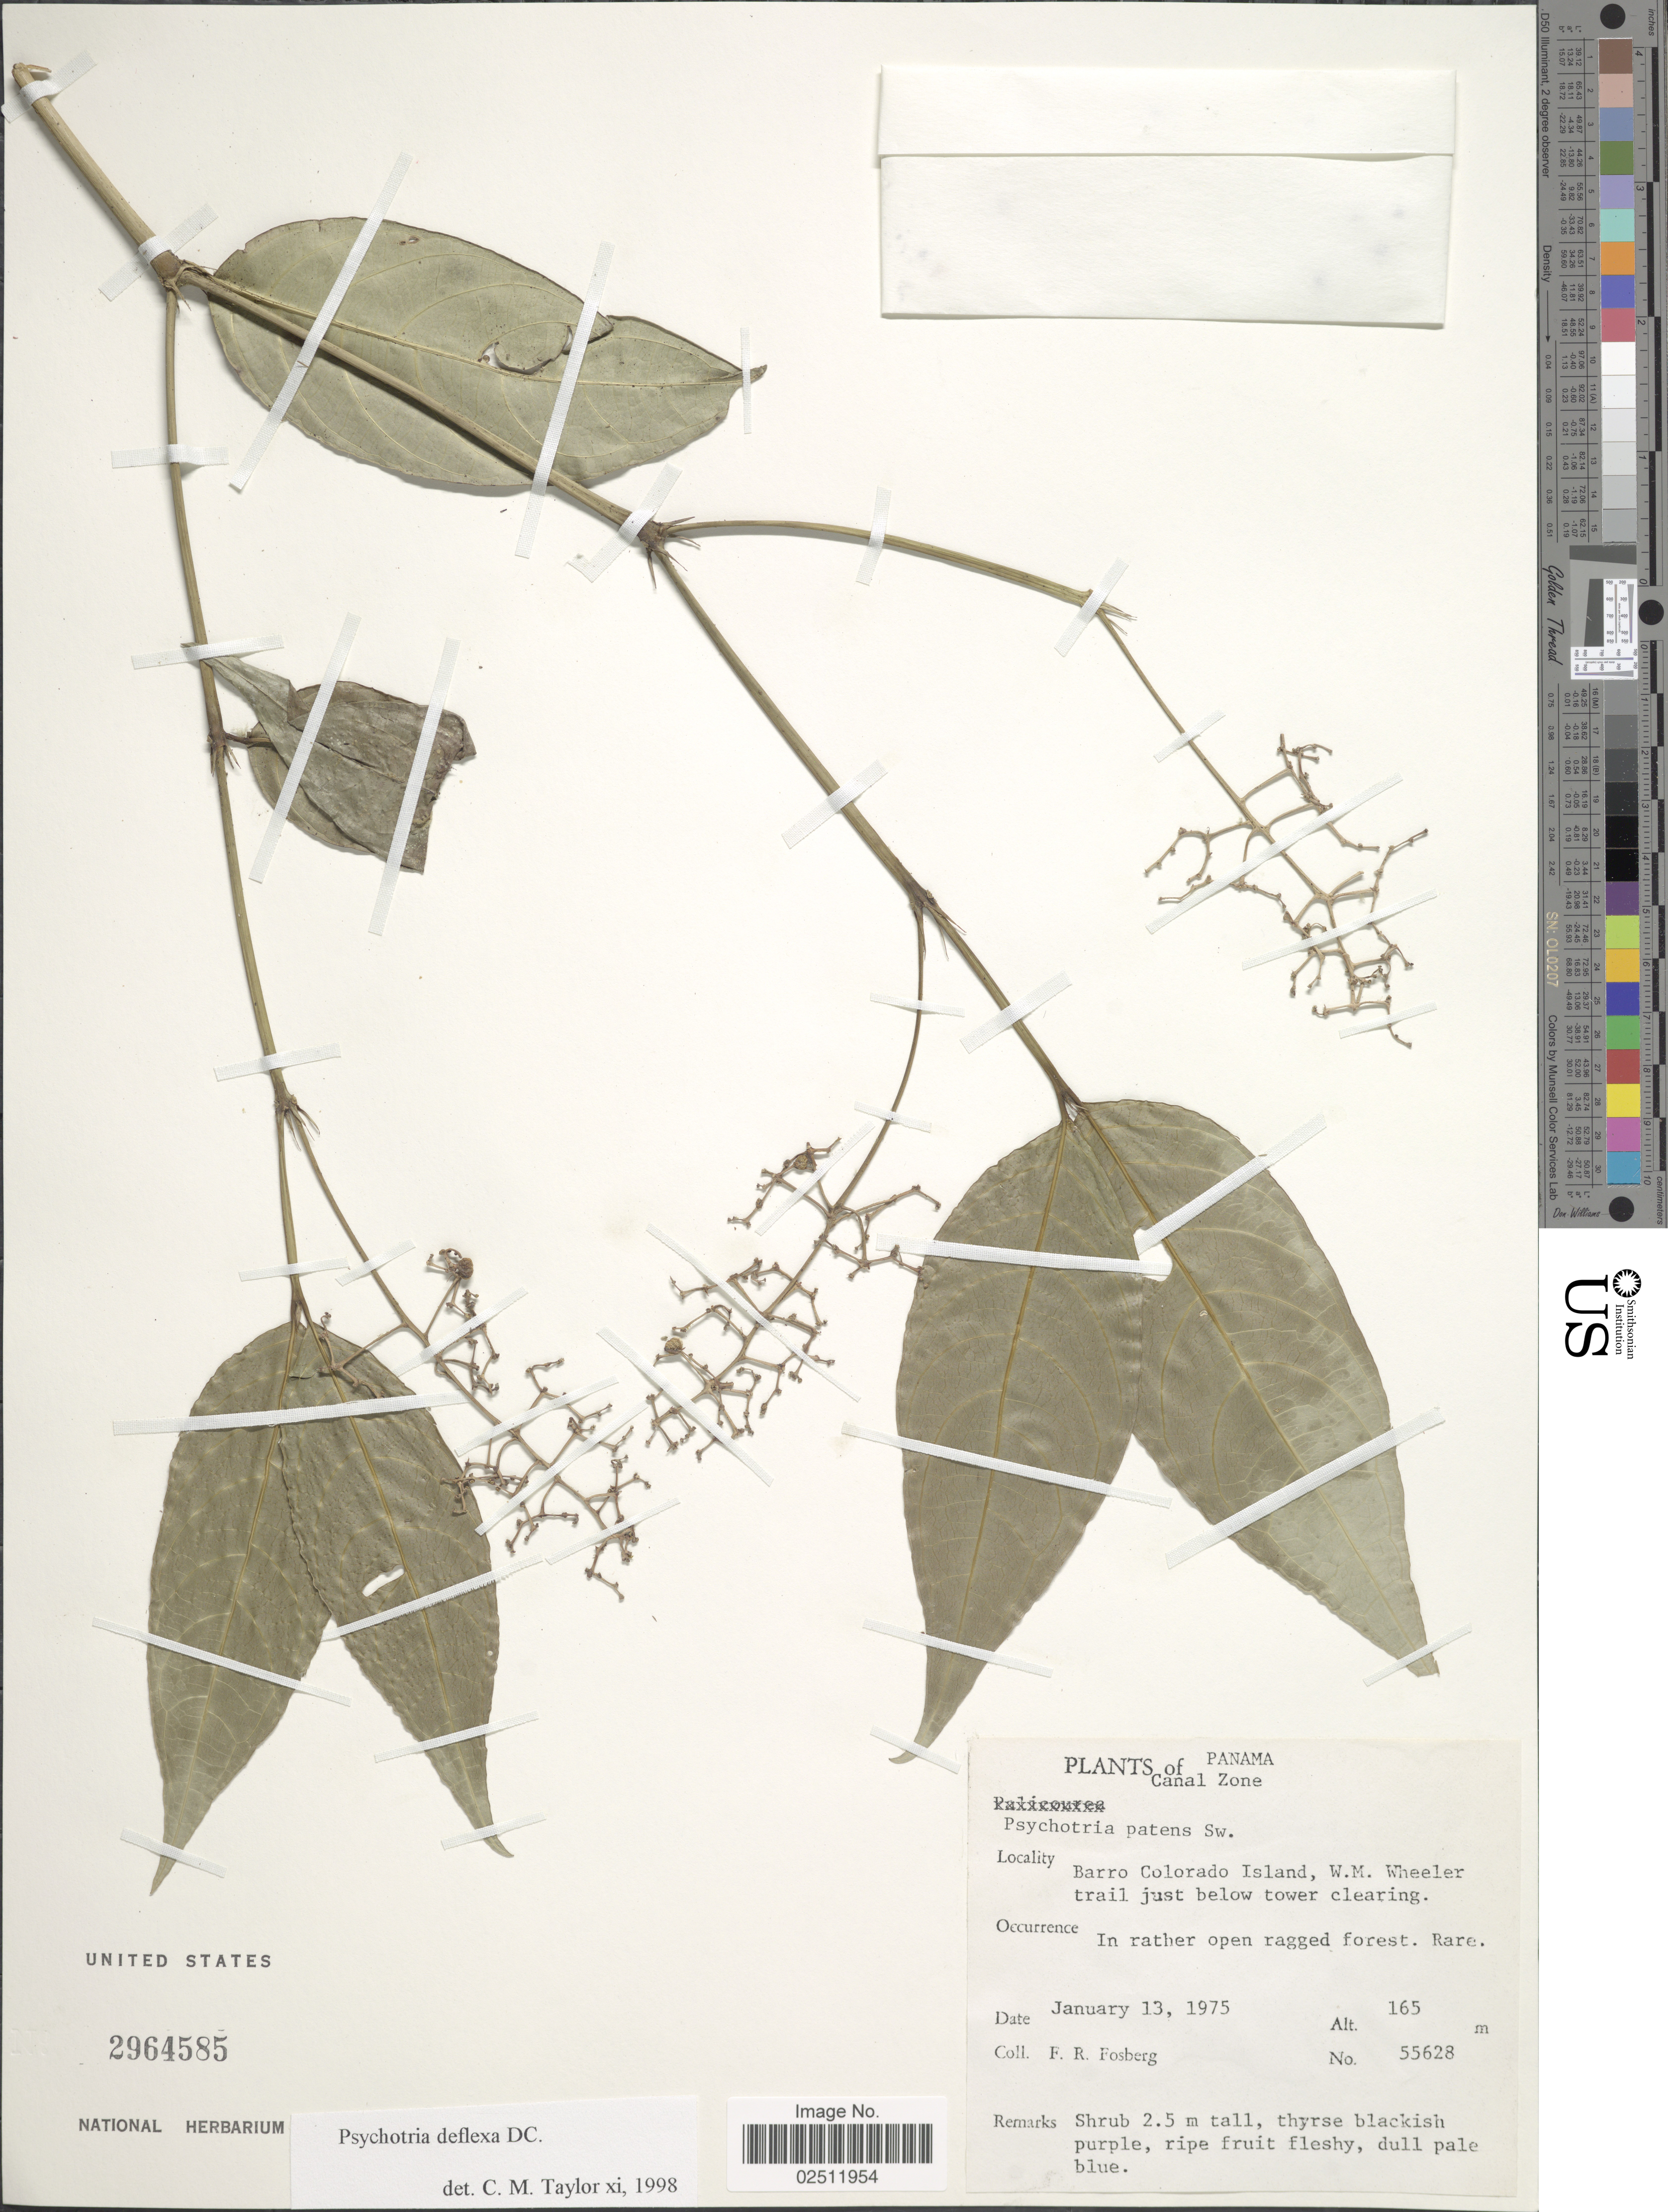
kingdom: Plantae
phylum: Tracheophyta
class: Magnoliopsida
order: Gentianales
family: Rubiaceae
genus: Psychotria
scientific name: Psychotria deflexa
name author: DC.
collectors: F. R. Fosberg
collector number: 55628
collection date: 1975-01-13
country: Panama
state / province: Panamá Oeste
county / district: Canal Zone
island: Barro Colorado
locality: Barro Colorado Island, W.M. Wheeler trail just below tower clearing.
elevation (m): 165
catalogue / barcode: US 2964585